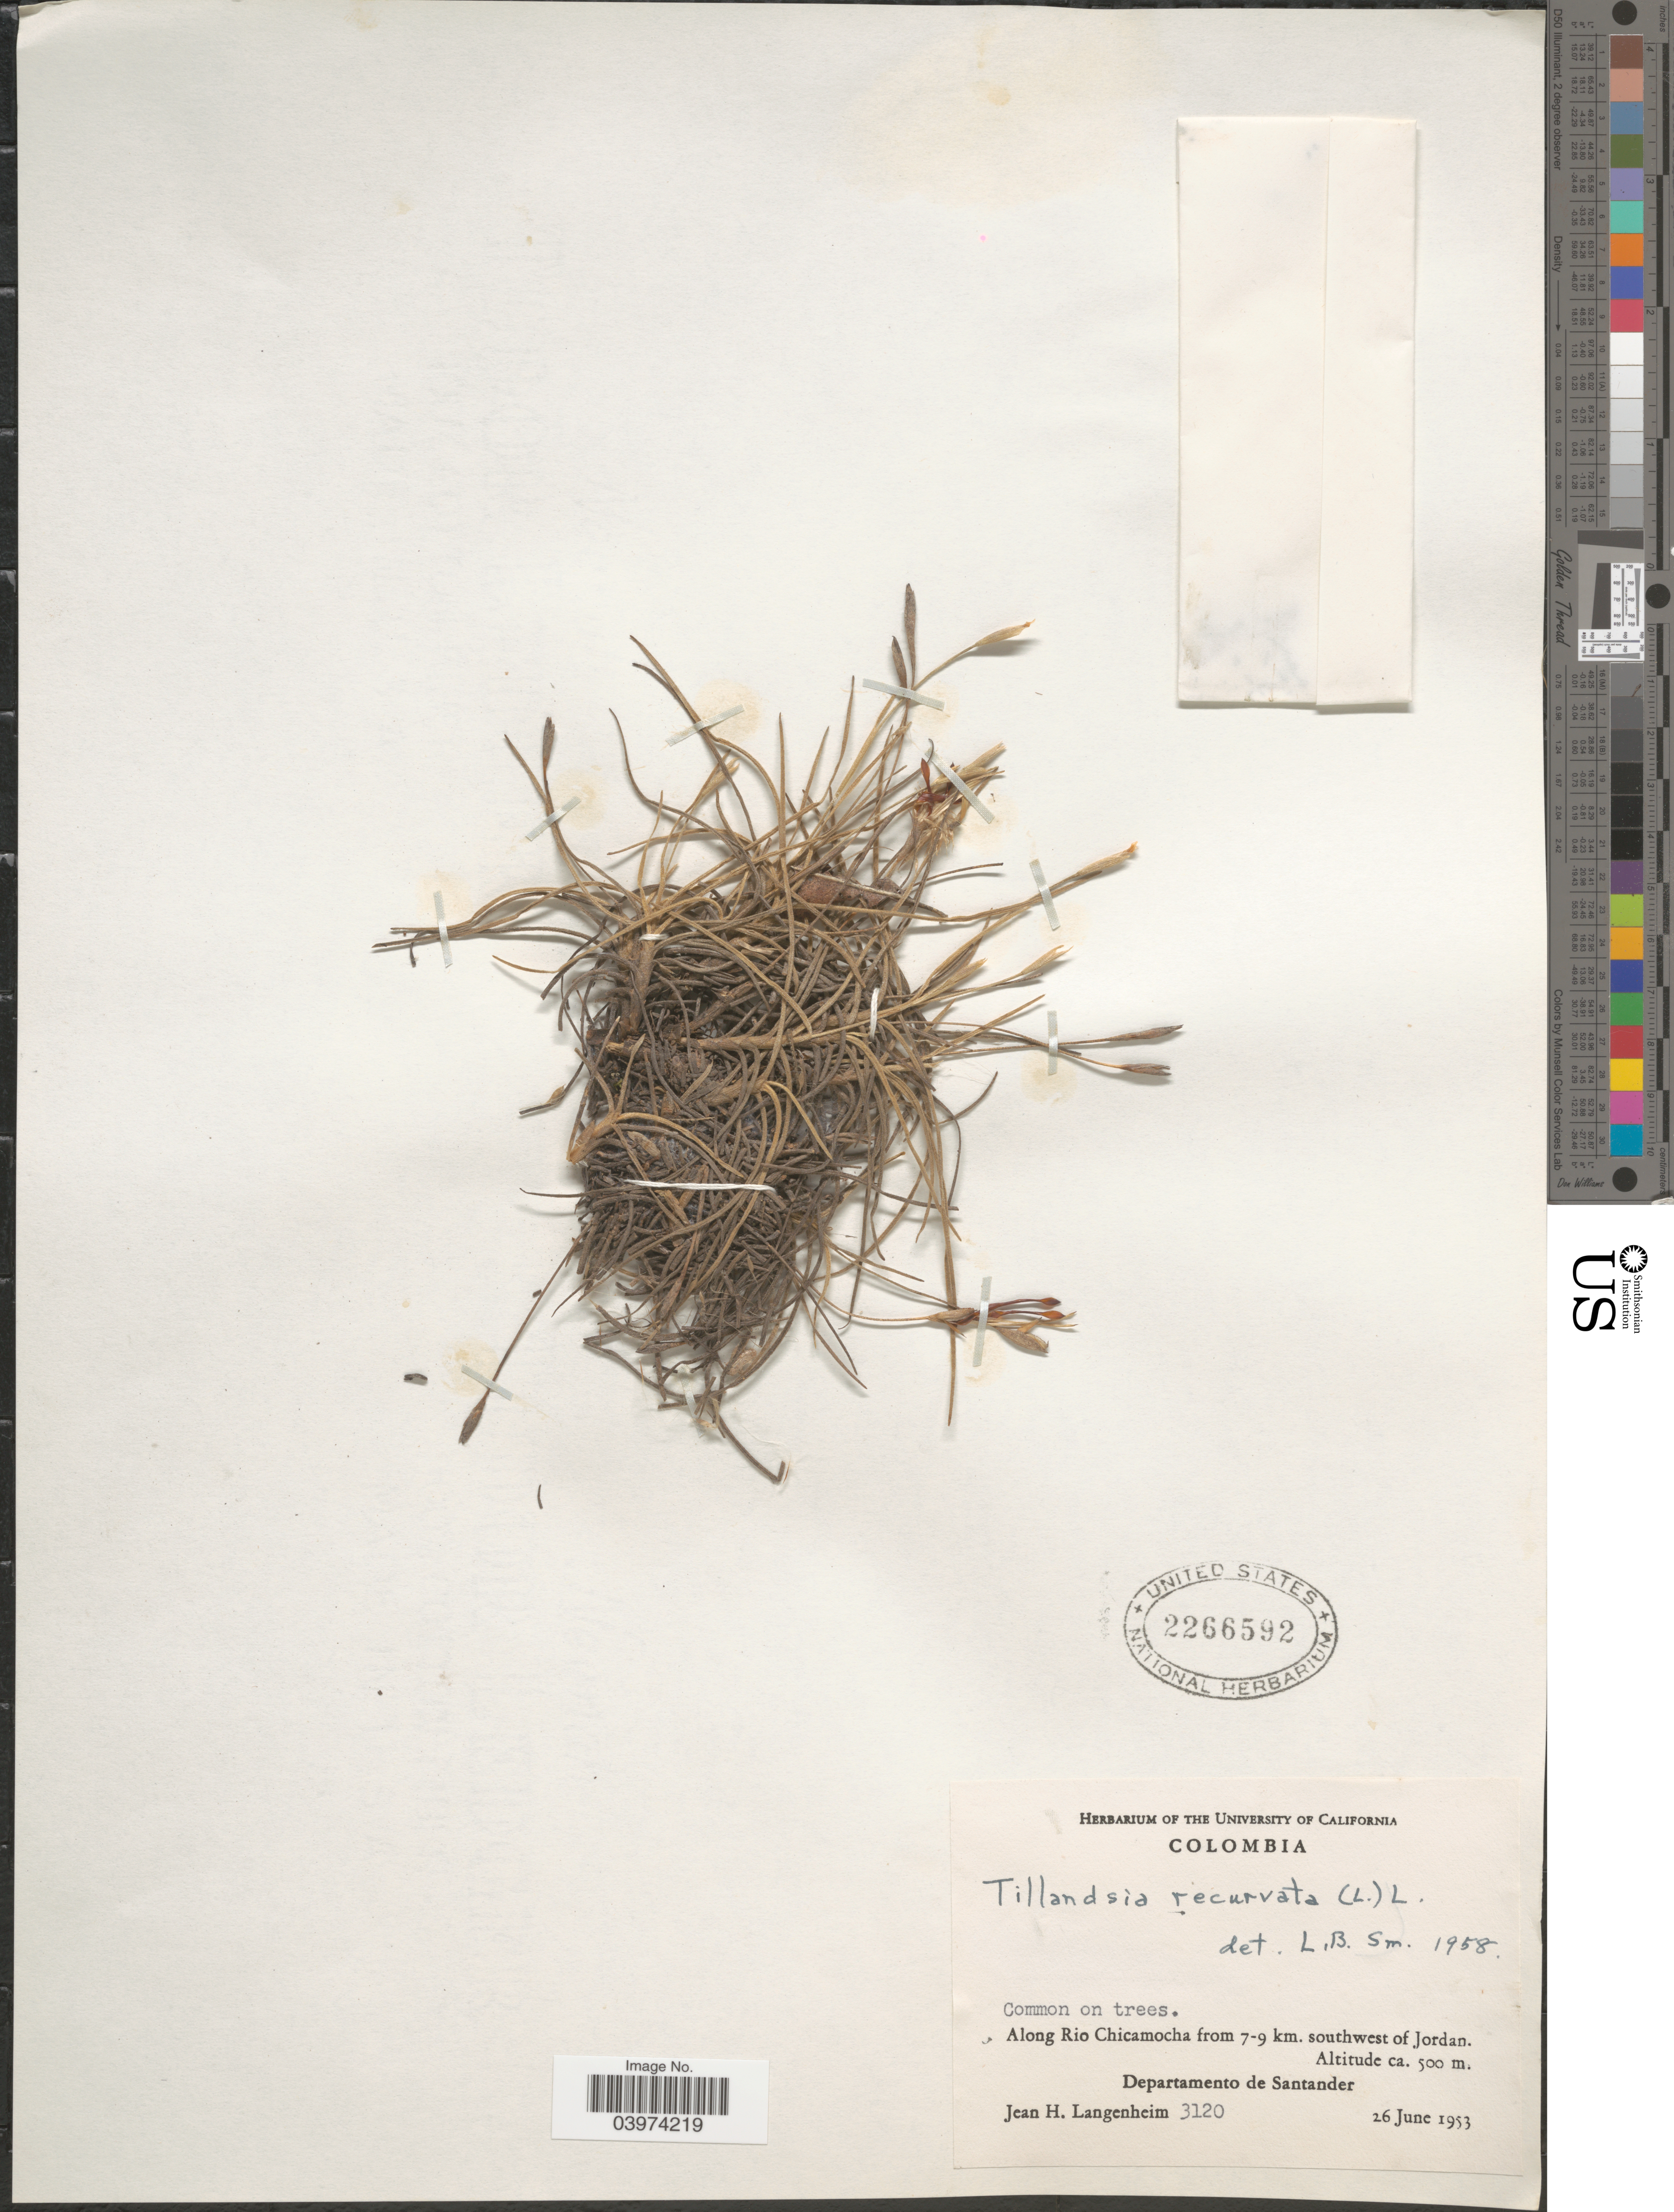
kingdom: Plantae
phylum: Tracheophyta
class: Liliopsida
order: Poales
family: Bromeliaceae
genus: Tillandsia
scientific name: Tillandsia recurvata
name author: L.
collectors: J. H. Langenheim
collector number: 3120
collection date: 1953-06-26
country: Colombia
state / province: Santander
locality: Common on trees. Along Rio Chicamocha from 7-9 km. southwest of Jordan. Departamento de Santander.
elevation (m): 500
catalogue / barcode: US 2266592